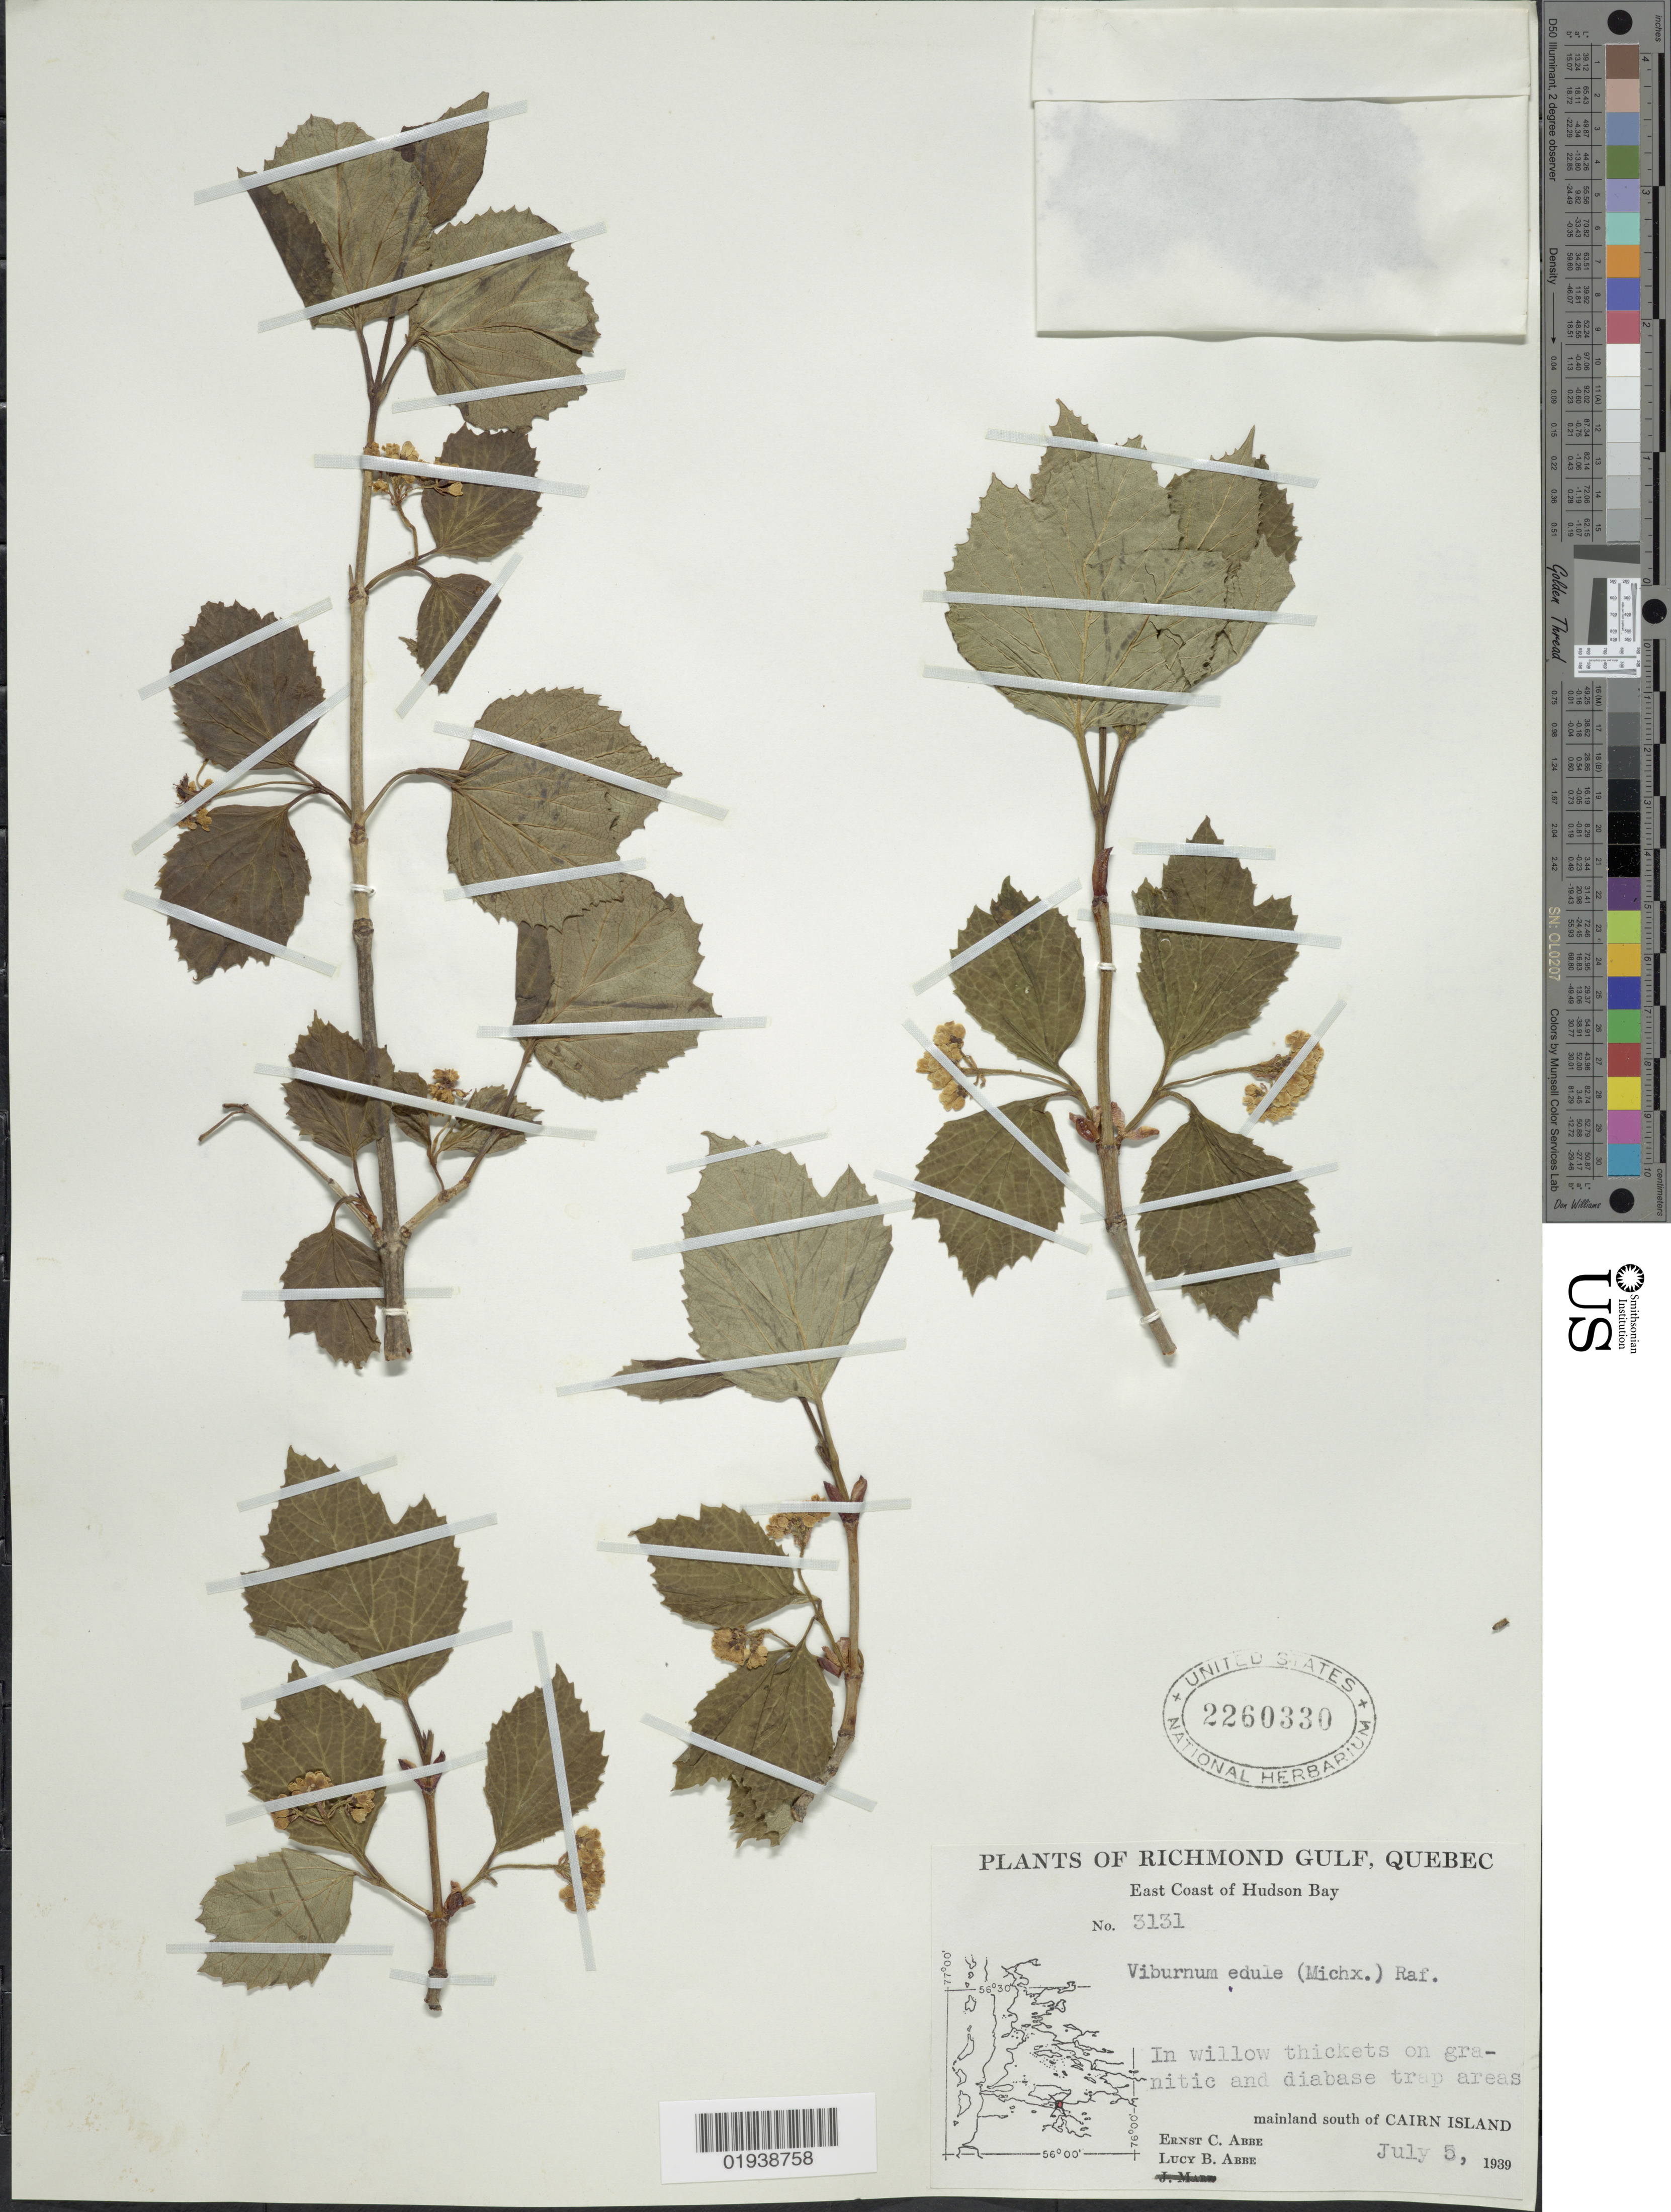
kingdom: Plantae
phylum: Tracheophyta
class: Magnoliopsida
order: Dipsacales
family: Viburnaceae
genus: Viburnum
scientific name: Viburnum edule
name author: (Michx.) Raf.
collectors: E. C. Abbe & L. B. Abbe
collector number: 3131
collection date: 1939-07-05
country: Canada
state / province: Quebec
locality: Richmond Gulf. East Coast of Hudson Bay. Mainland south of Cairn Island.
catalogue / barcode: US 2260330